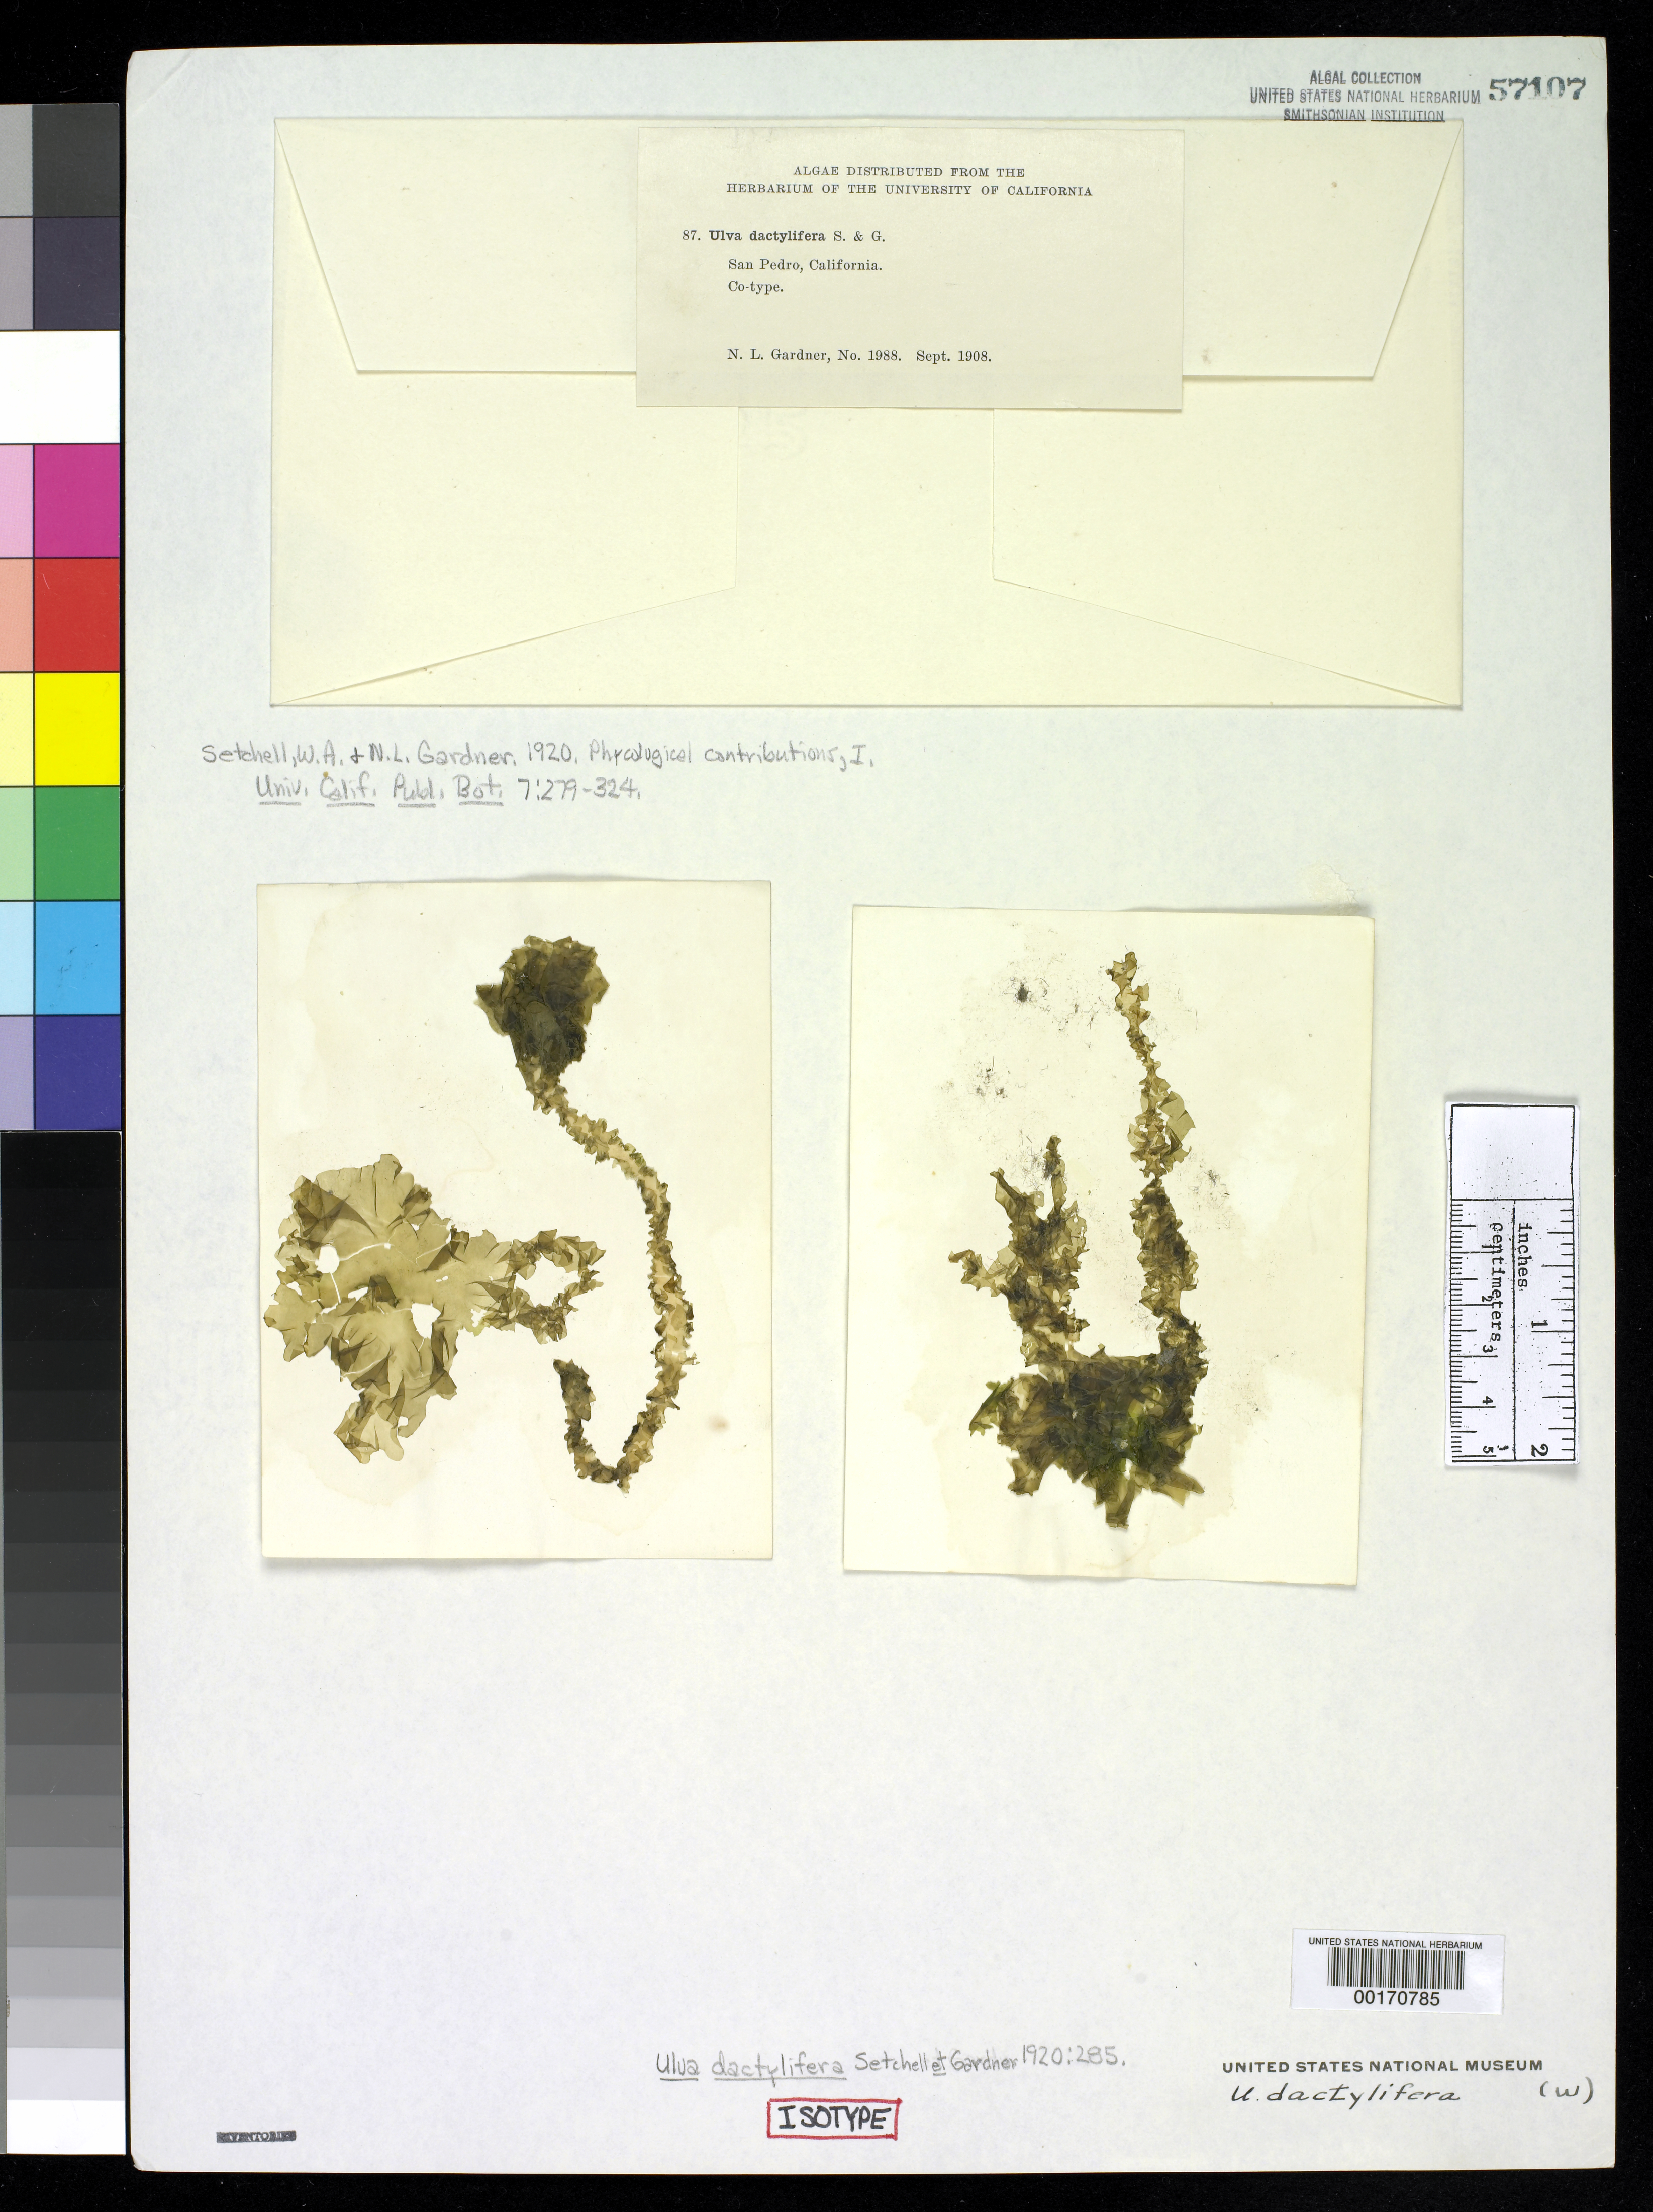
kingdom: Plantae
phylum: Chlorophyta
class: Ulvophyceae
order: Ulvales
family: Ulvaceae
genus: Ulva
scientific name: Ulva dactylifera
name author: Setch. & N.L. Gardner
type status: Isotype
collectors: N. Gardner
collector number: NLG 1988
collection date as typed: Sep 1908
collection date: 1908-09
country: United States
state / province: California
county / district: Los Angeles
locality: San Pedro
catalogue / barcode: US 57107